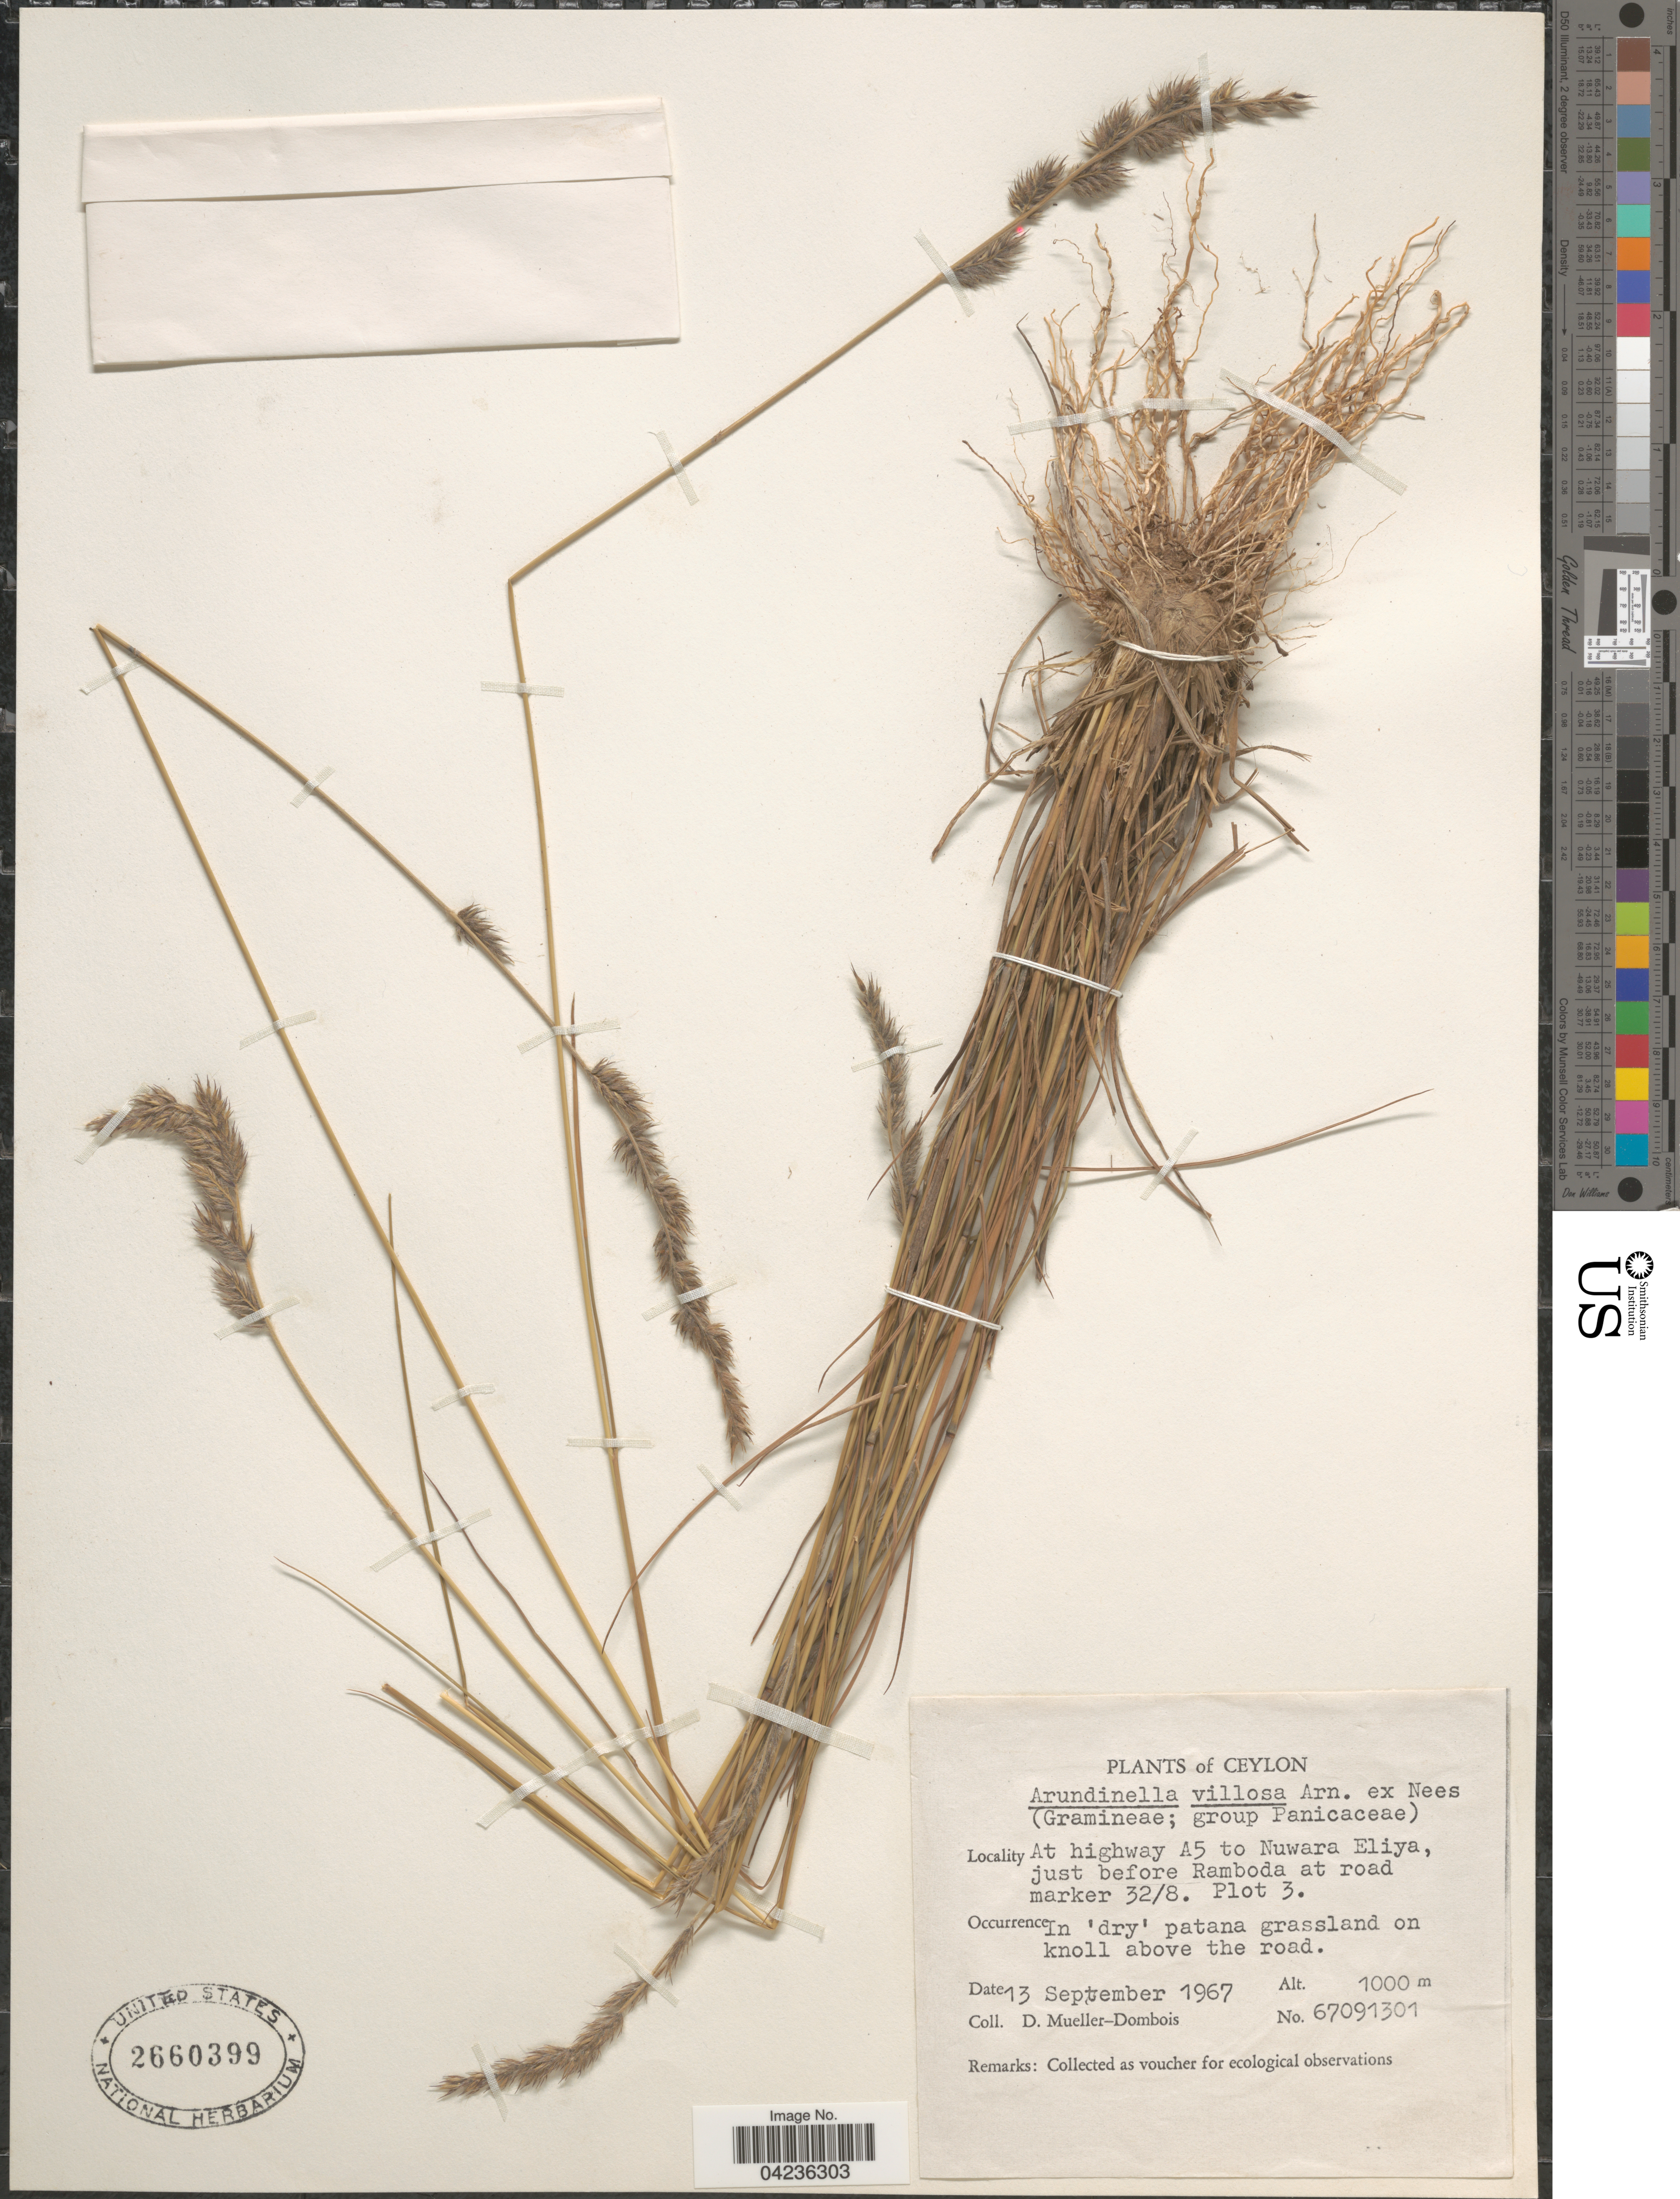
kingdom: Plantae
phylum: Tracheophyta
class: Liliopsida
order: Poales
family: Poaceae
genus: Arundinella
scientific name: Arundinella villosa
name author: Arn. ex Steud.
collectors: D. Mueller-Dombois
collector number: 67091301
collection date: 1967-09-13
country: Sri Lanka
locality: Ceylon. At highway A5 to Nuwara Eliya, just before Ramboda at road marker 32/8. Plot 3.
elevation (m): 1000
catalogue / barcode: US 2660399